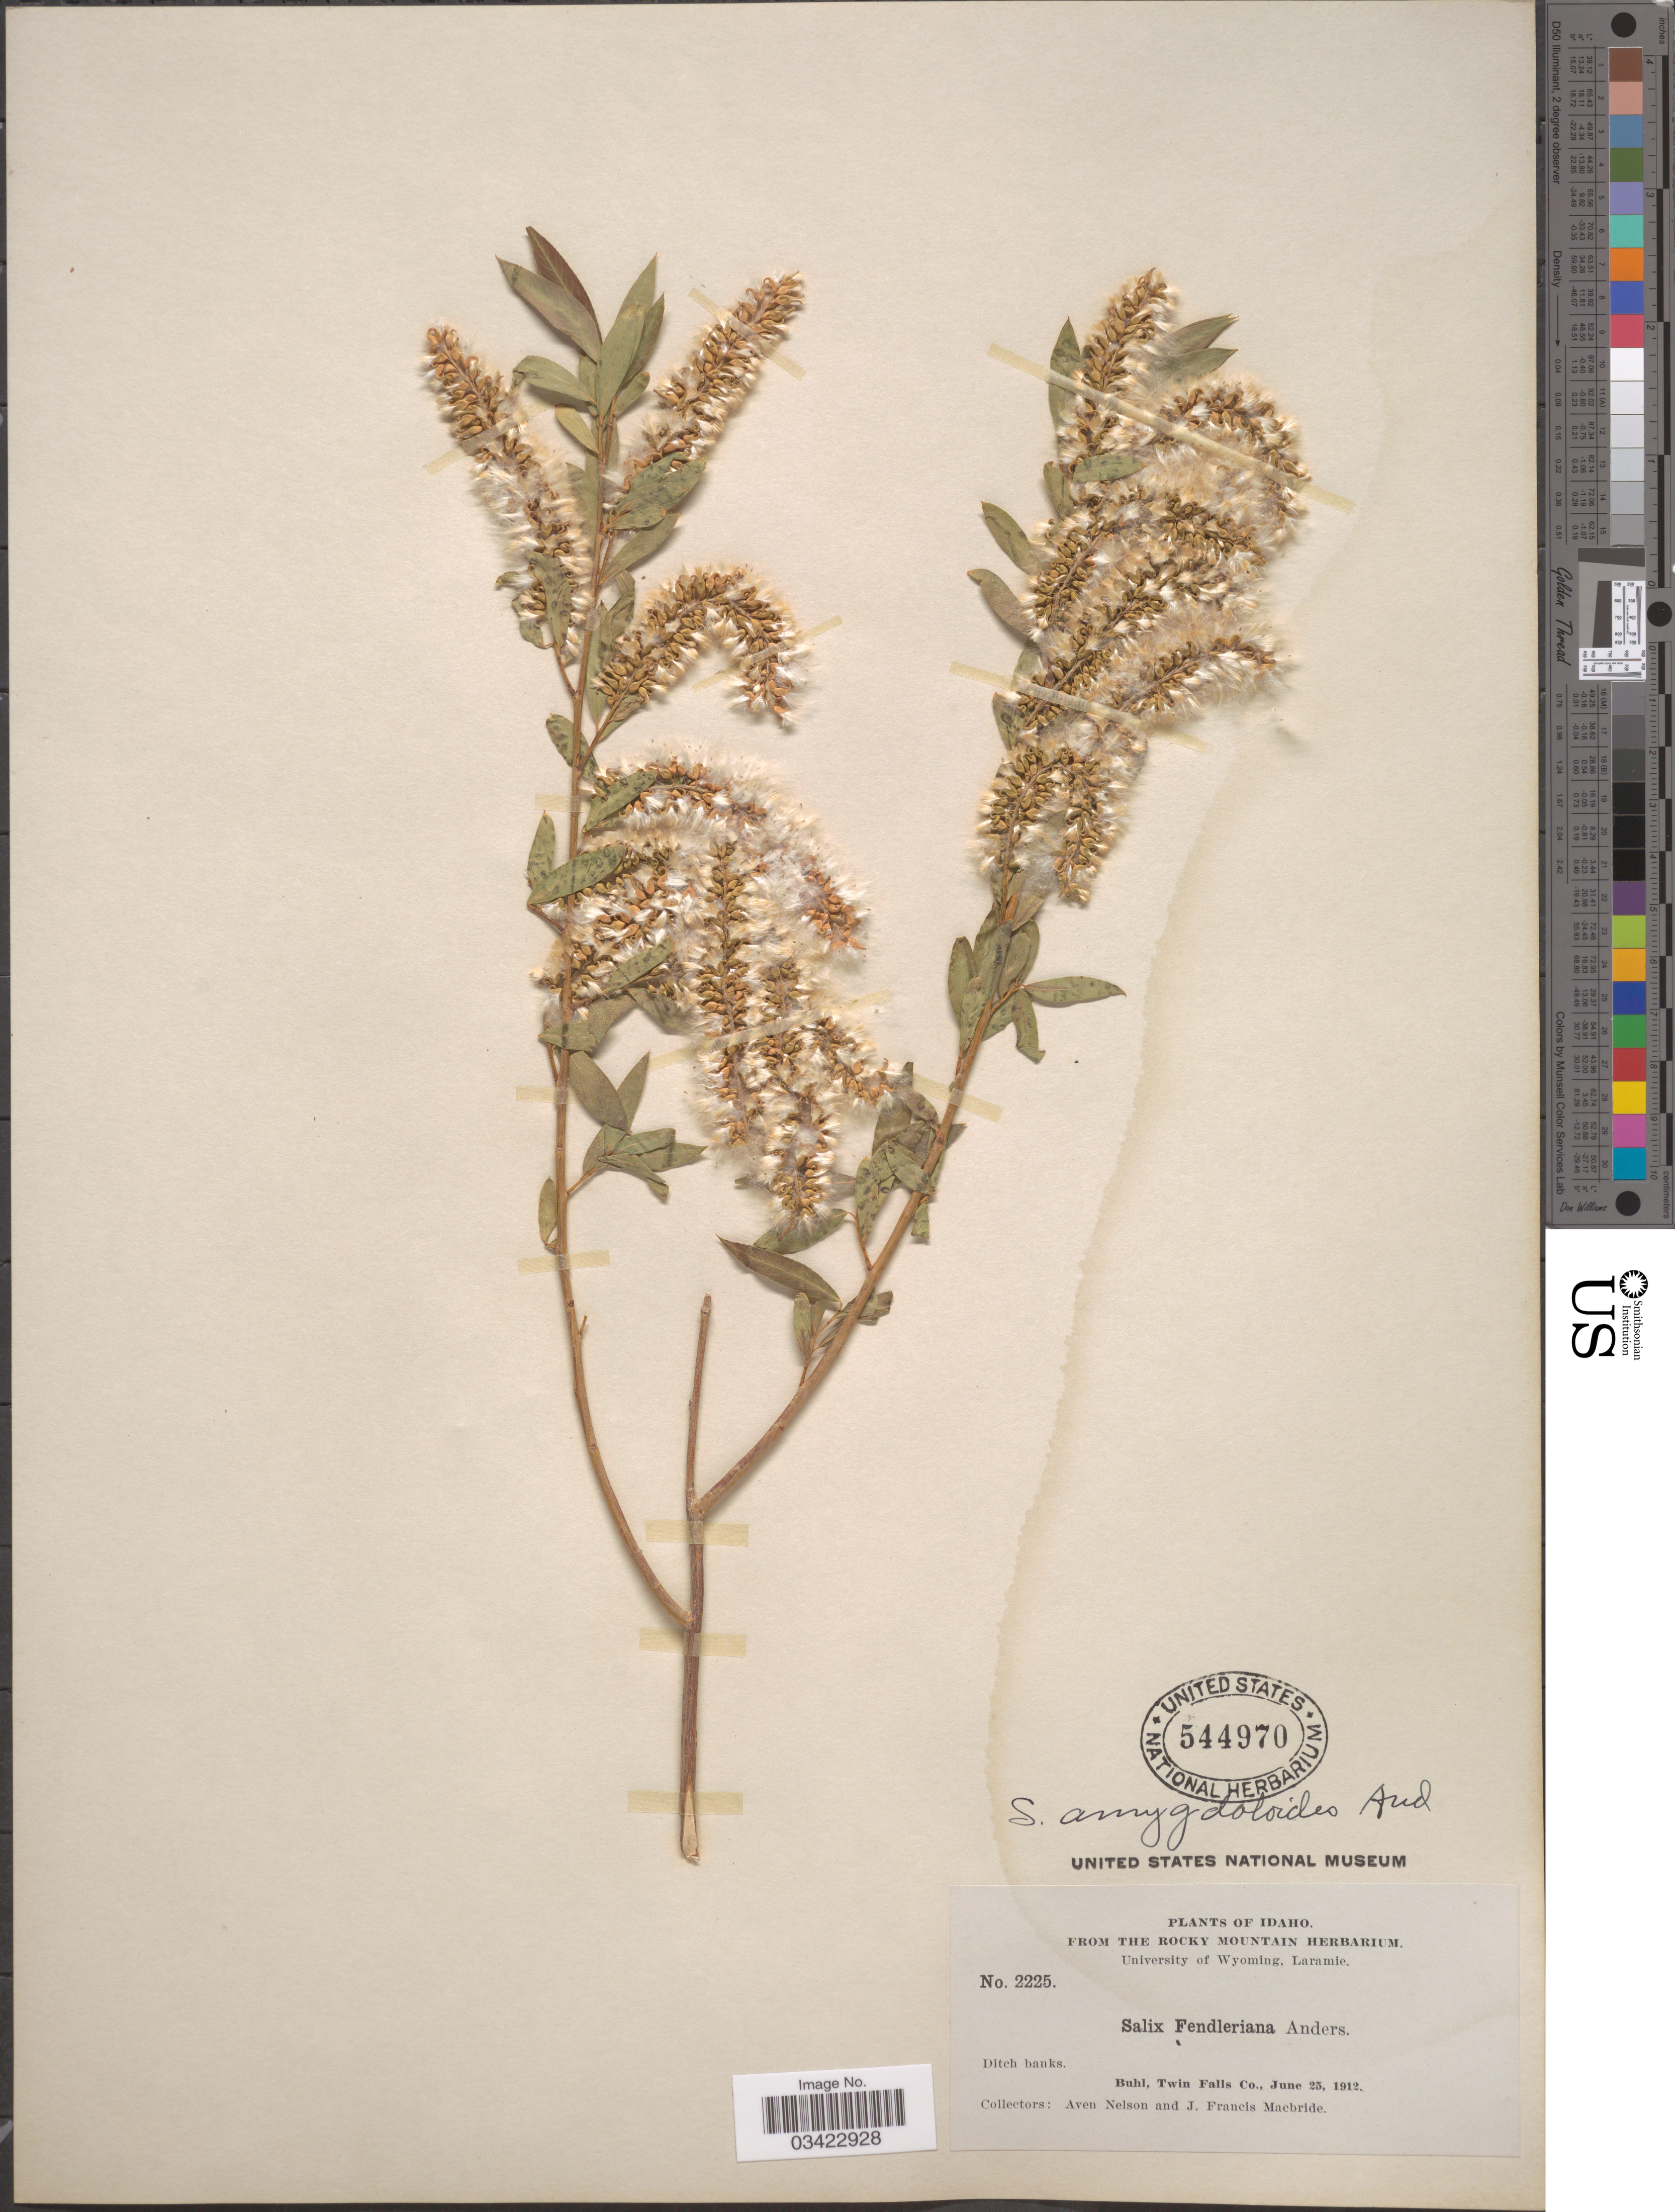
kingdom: Plantae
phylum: Tracheophyta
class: Magnoliopsida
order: Malpighiales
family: Salicaceae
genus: Salix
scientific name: Salix amygdaloides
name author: Andersson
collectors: A. Nelson & J. F. Macbride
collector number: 2225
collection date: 1912-06-25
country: United States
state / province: Idaho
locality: Buhl, Twin Falls Co.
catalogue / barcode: US 544970